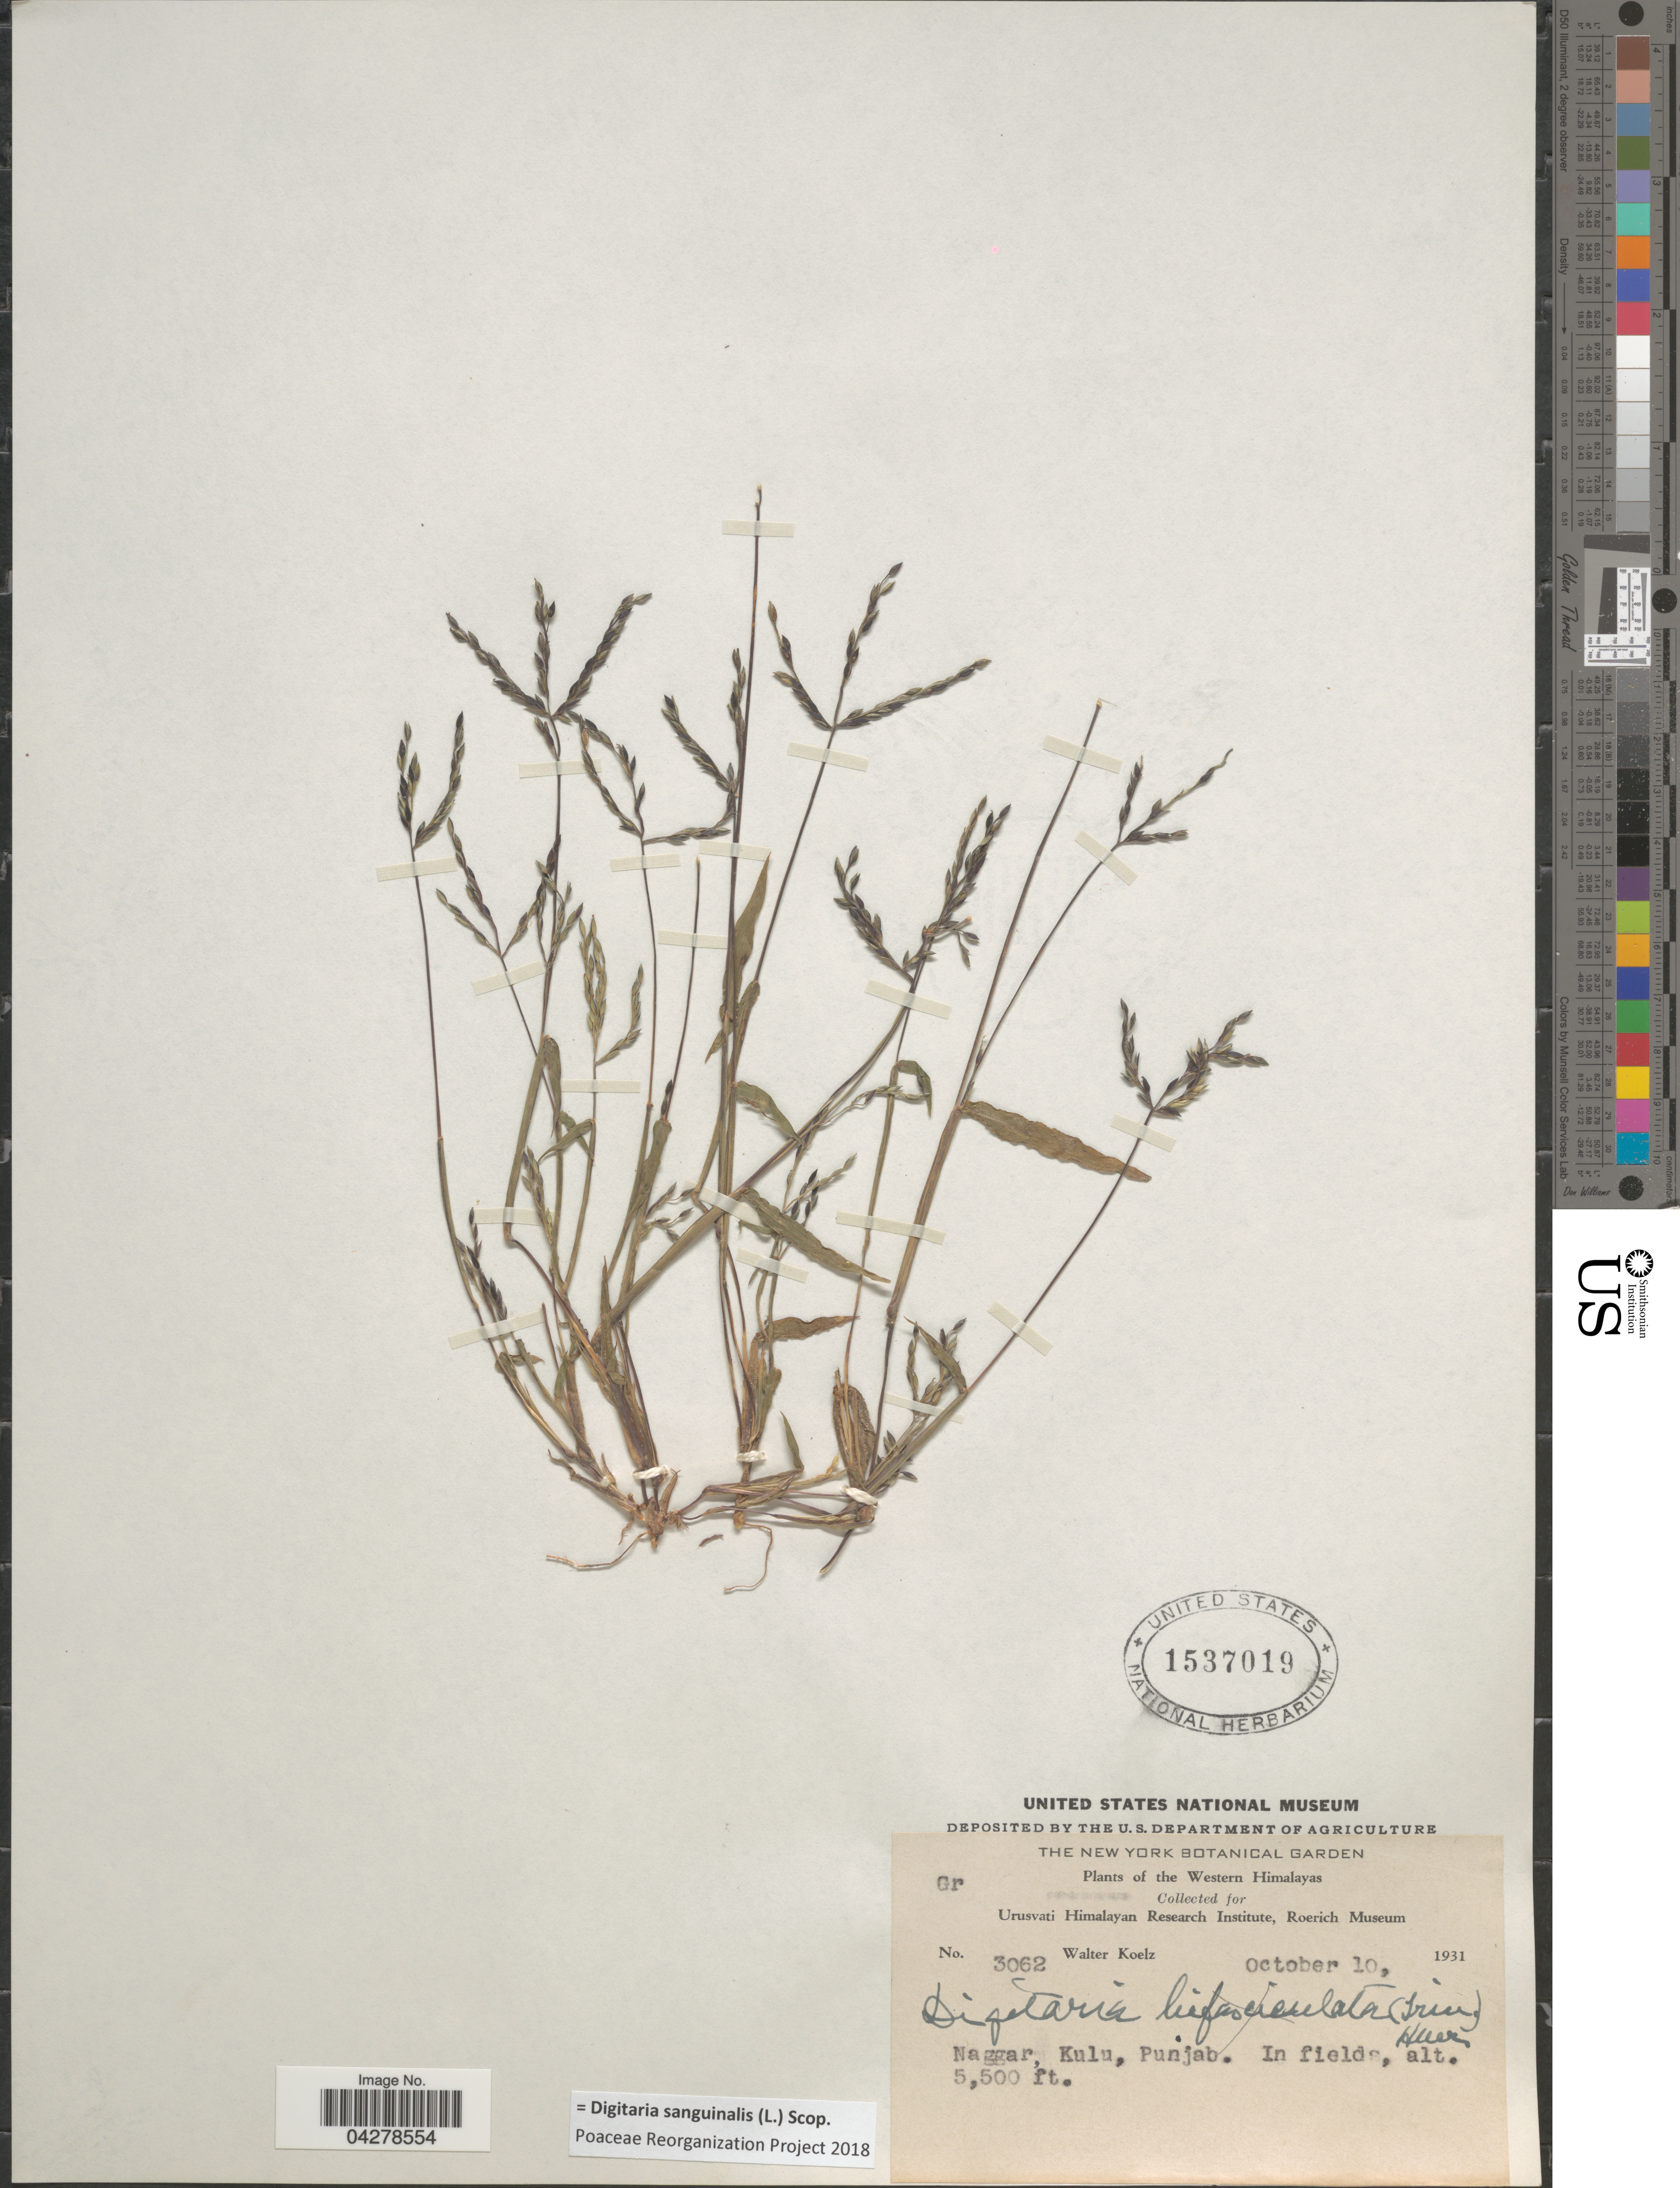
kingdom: Plantae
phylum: Tracheophyta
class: Liliopsida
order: Poales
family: Poaceae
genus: Digitaria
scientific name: Digitaria sanguinalis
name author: (L.) Scop.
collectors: W. N. Koelz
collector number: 3062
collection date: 1931-10-10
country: India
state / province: Himachal Pradesh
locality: Western Himalayas. Naggar, Kulu. In fields. Punjab.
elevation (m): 1676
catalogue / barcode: US 1537019